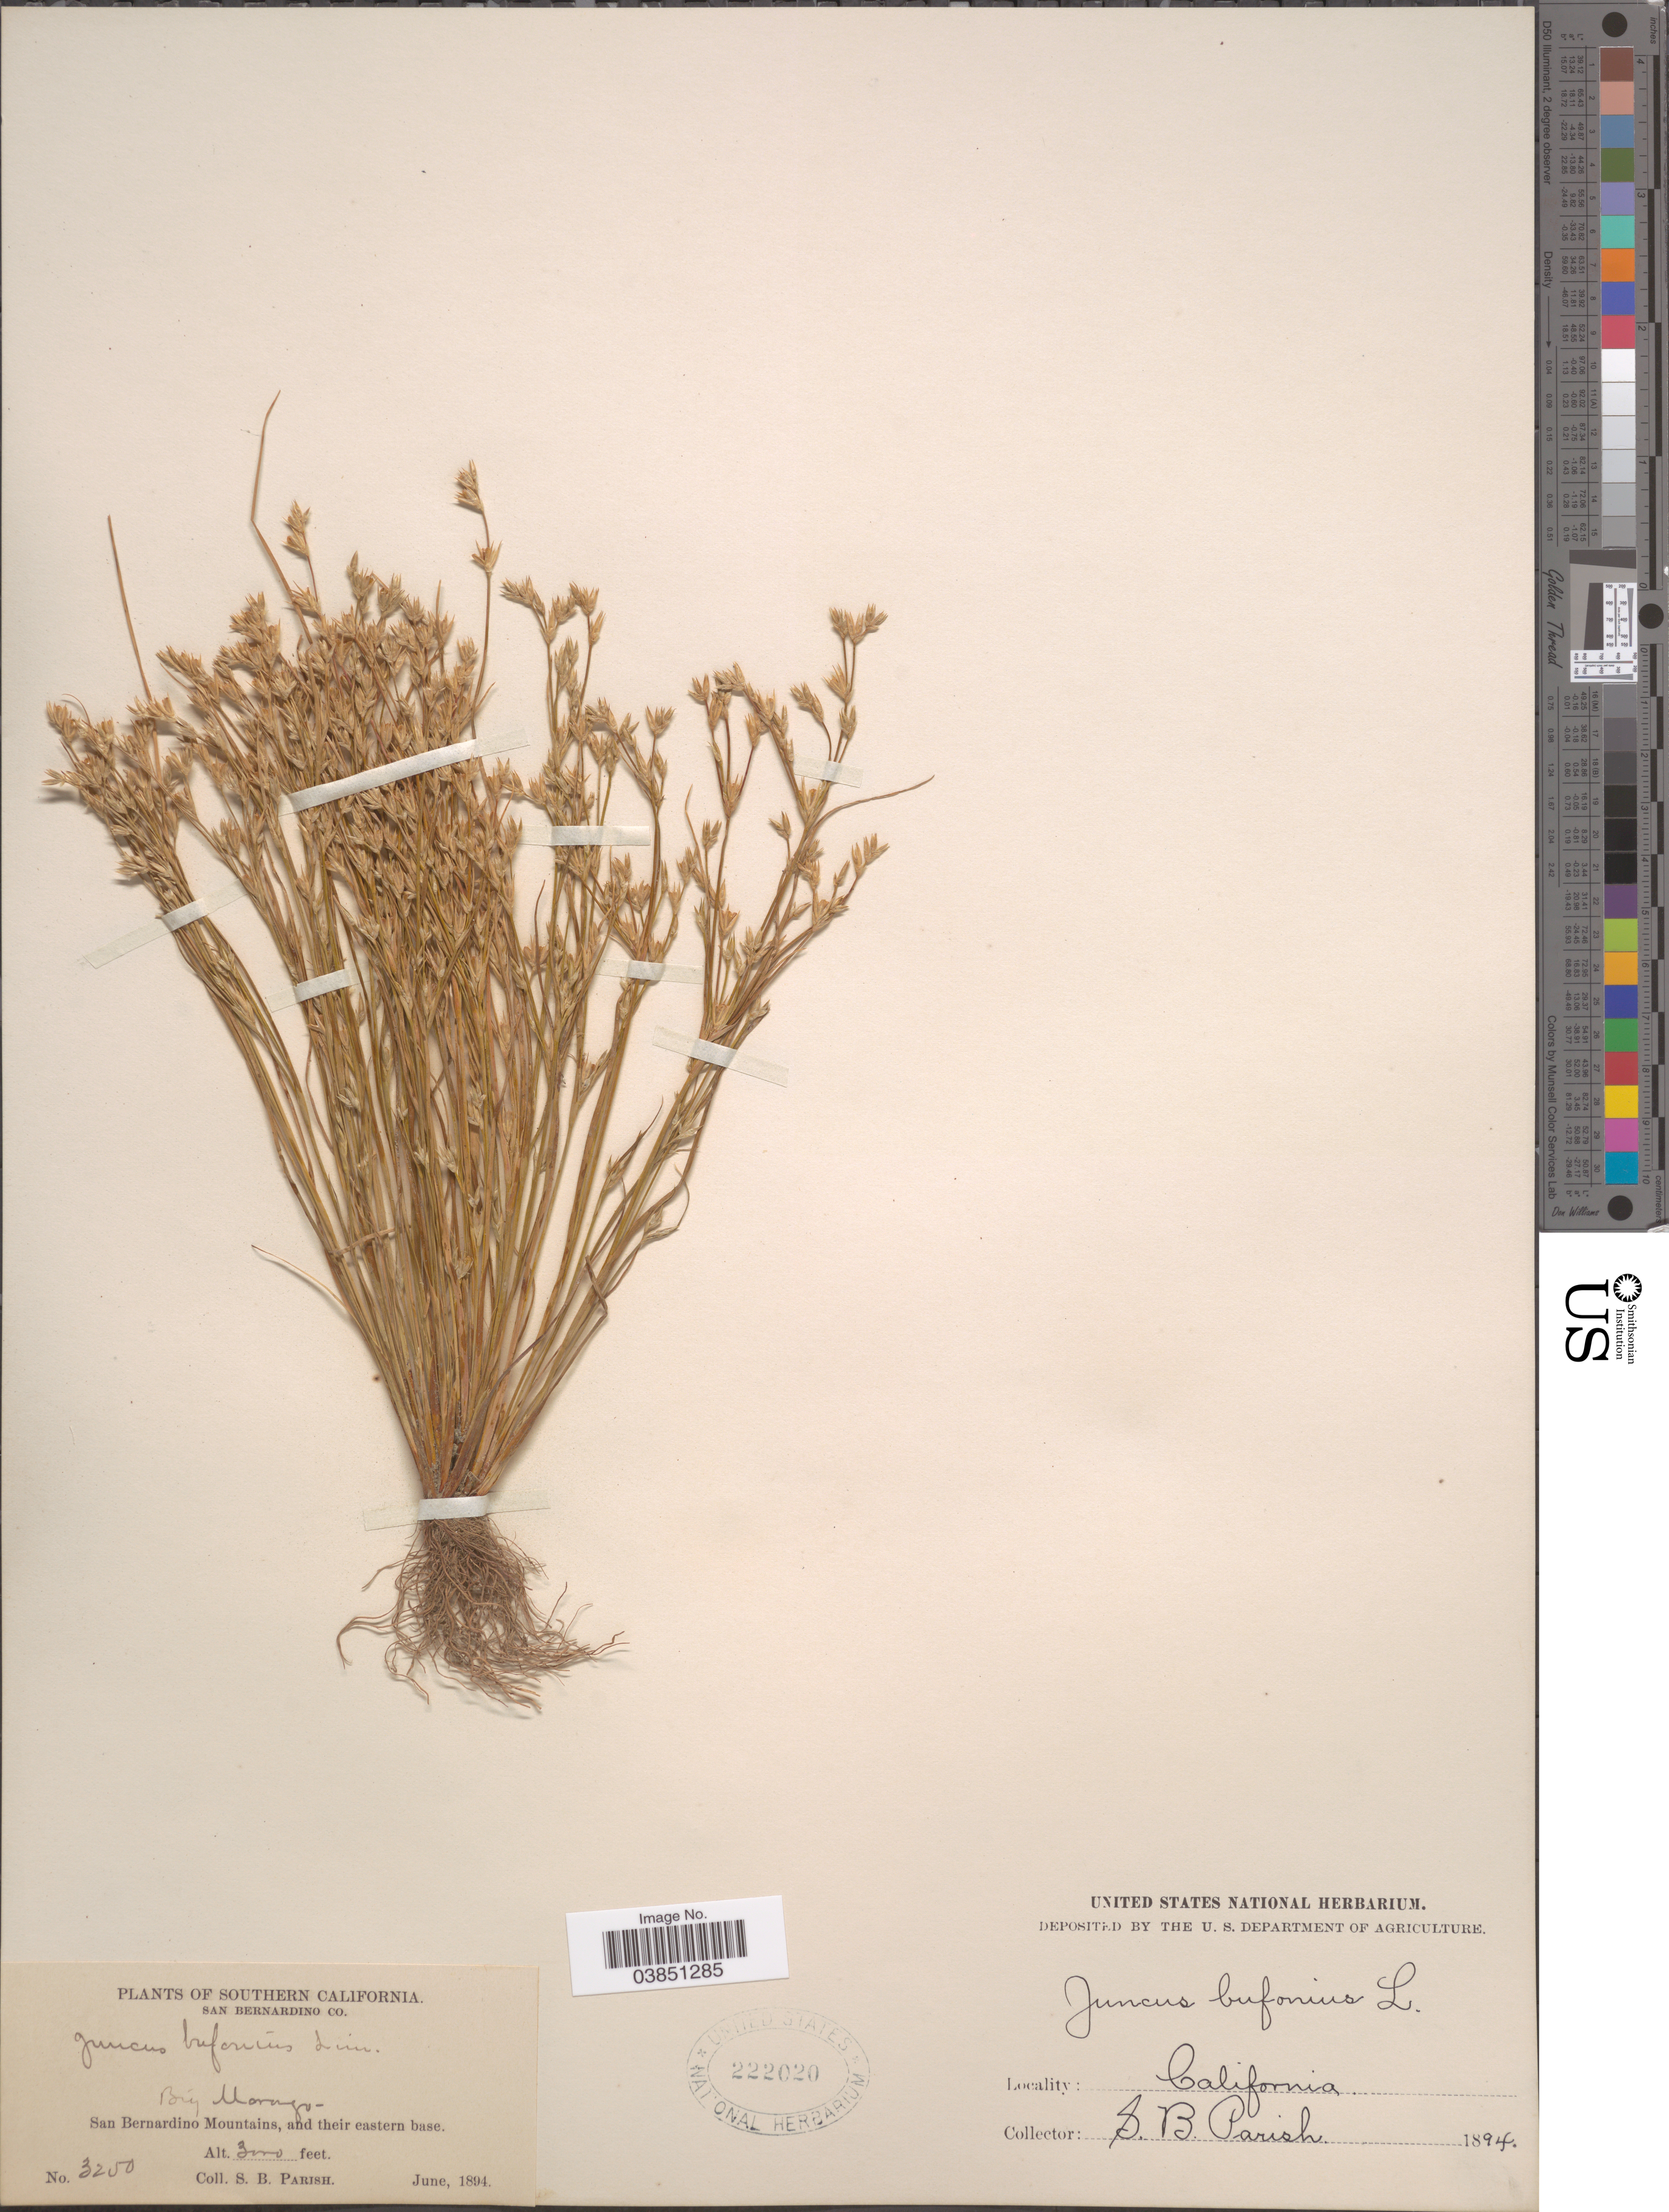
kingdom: Plantae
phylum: Tracheophyta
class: Liliopsida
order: Poales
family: Juncaceae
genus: Juncus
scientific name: Juncus bufonius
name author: L.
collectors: S. B. Parish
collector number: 3250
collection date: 1894-06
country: United States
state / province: California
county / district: San Bernardino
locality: Southern California. San Bernardino Co. Bíy Moraga. San Bernardino Mountains, and their eastern base.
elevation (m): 914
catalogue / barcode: US 222020